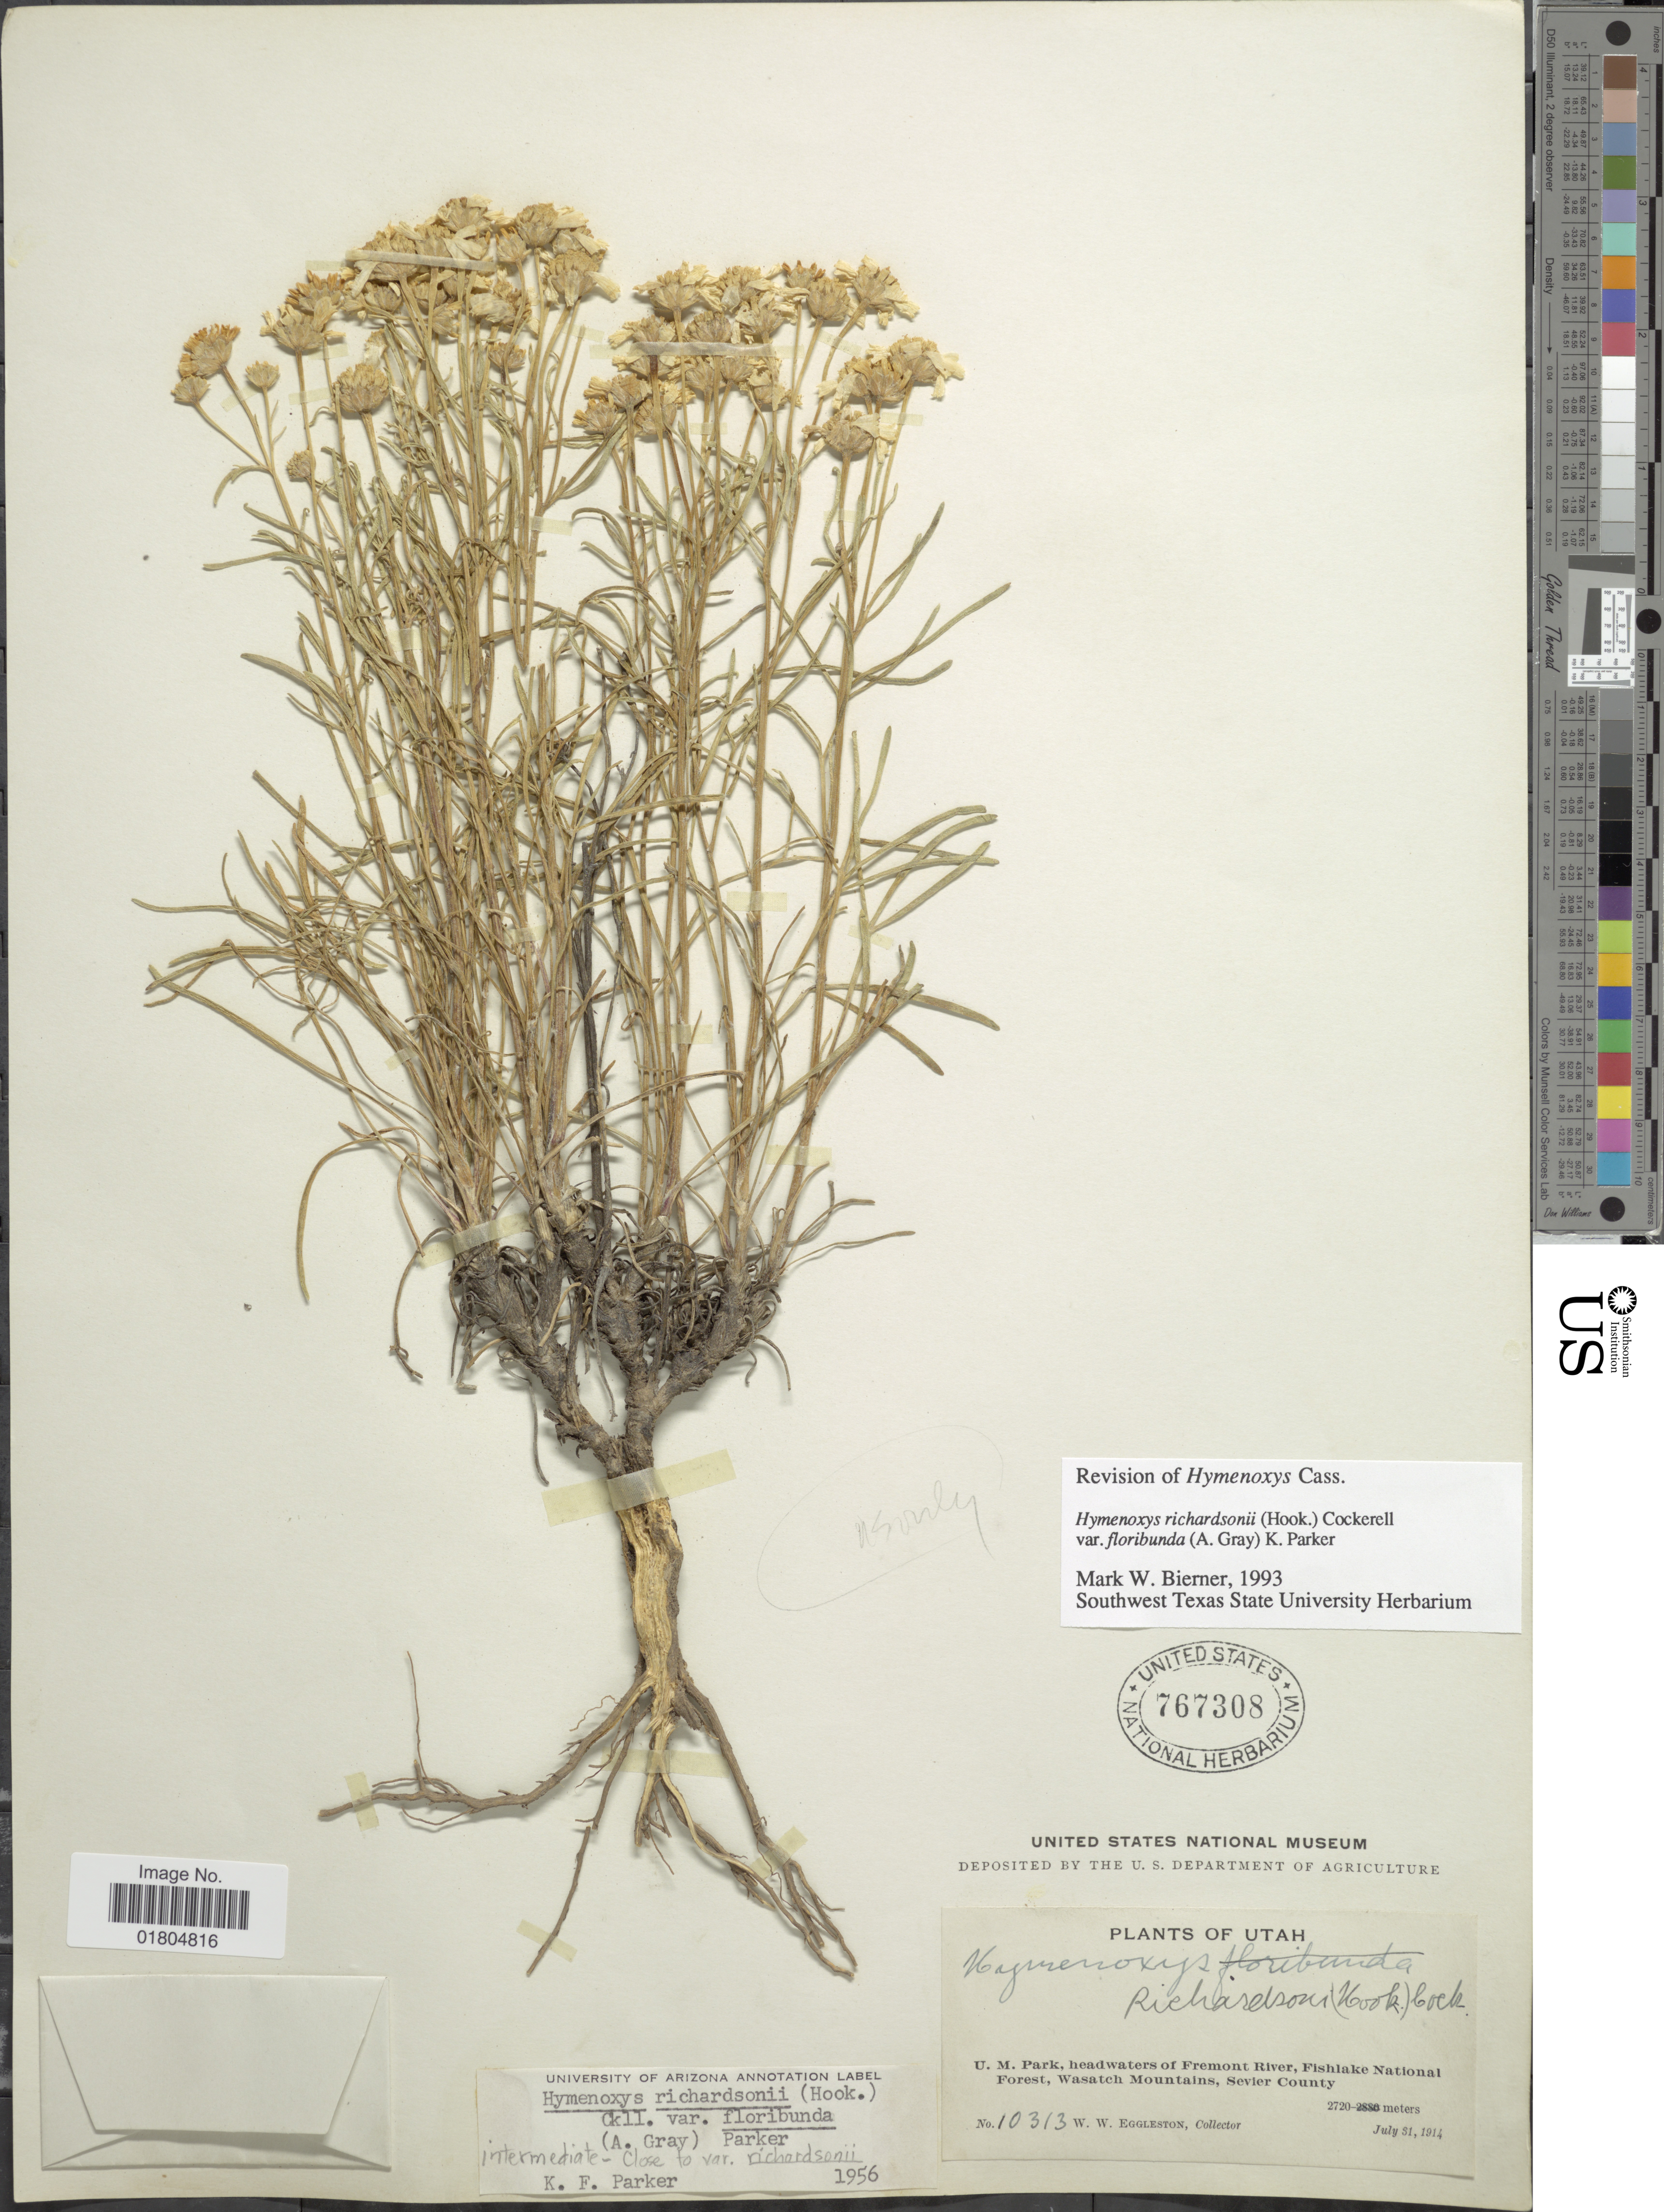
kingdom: Plantae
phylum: Tracheophyta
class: Magnoliopsida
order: Asterales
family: Asteraceae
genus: Hymenoxys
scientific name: Hymenoxys richardsonii var. floribunda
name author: (A. Gray) K.F. Parker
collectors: W. W. Eggleston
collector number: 10313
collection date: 1914-07-31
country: United States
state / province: Utah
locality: U. M. Park, headwaters of Fremont River, Fishlake National Forest, Wasatch Mountains, Sevier County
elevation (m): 2720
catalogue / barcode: US 767308